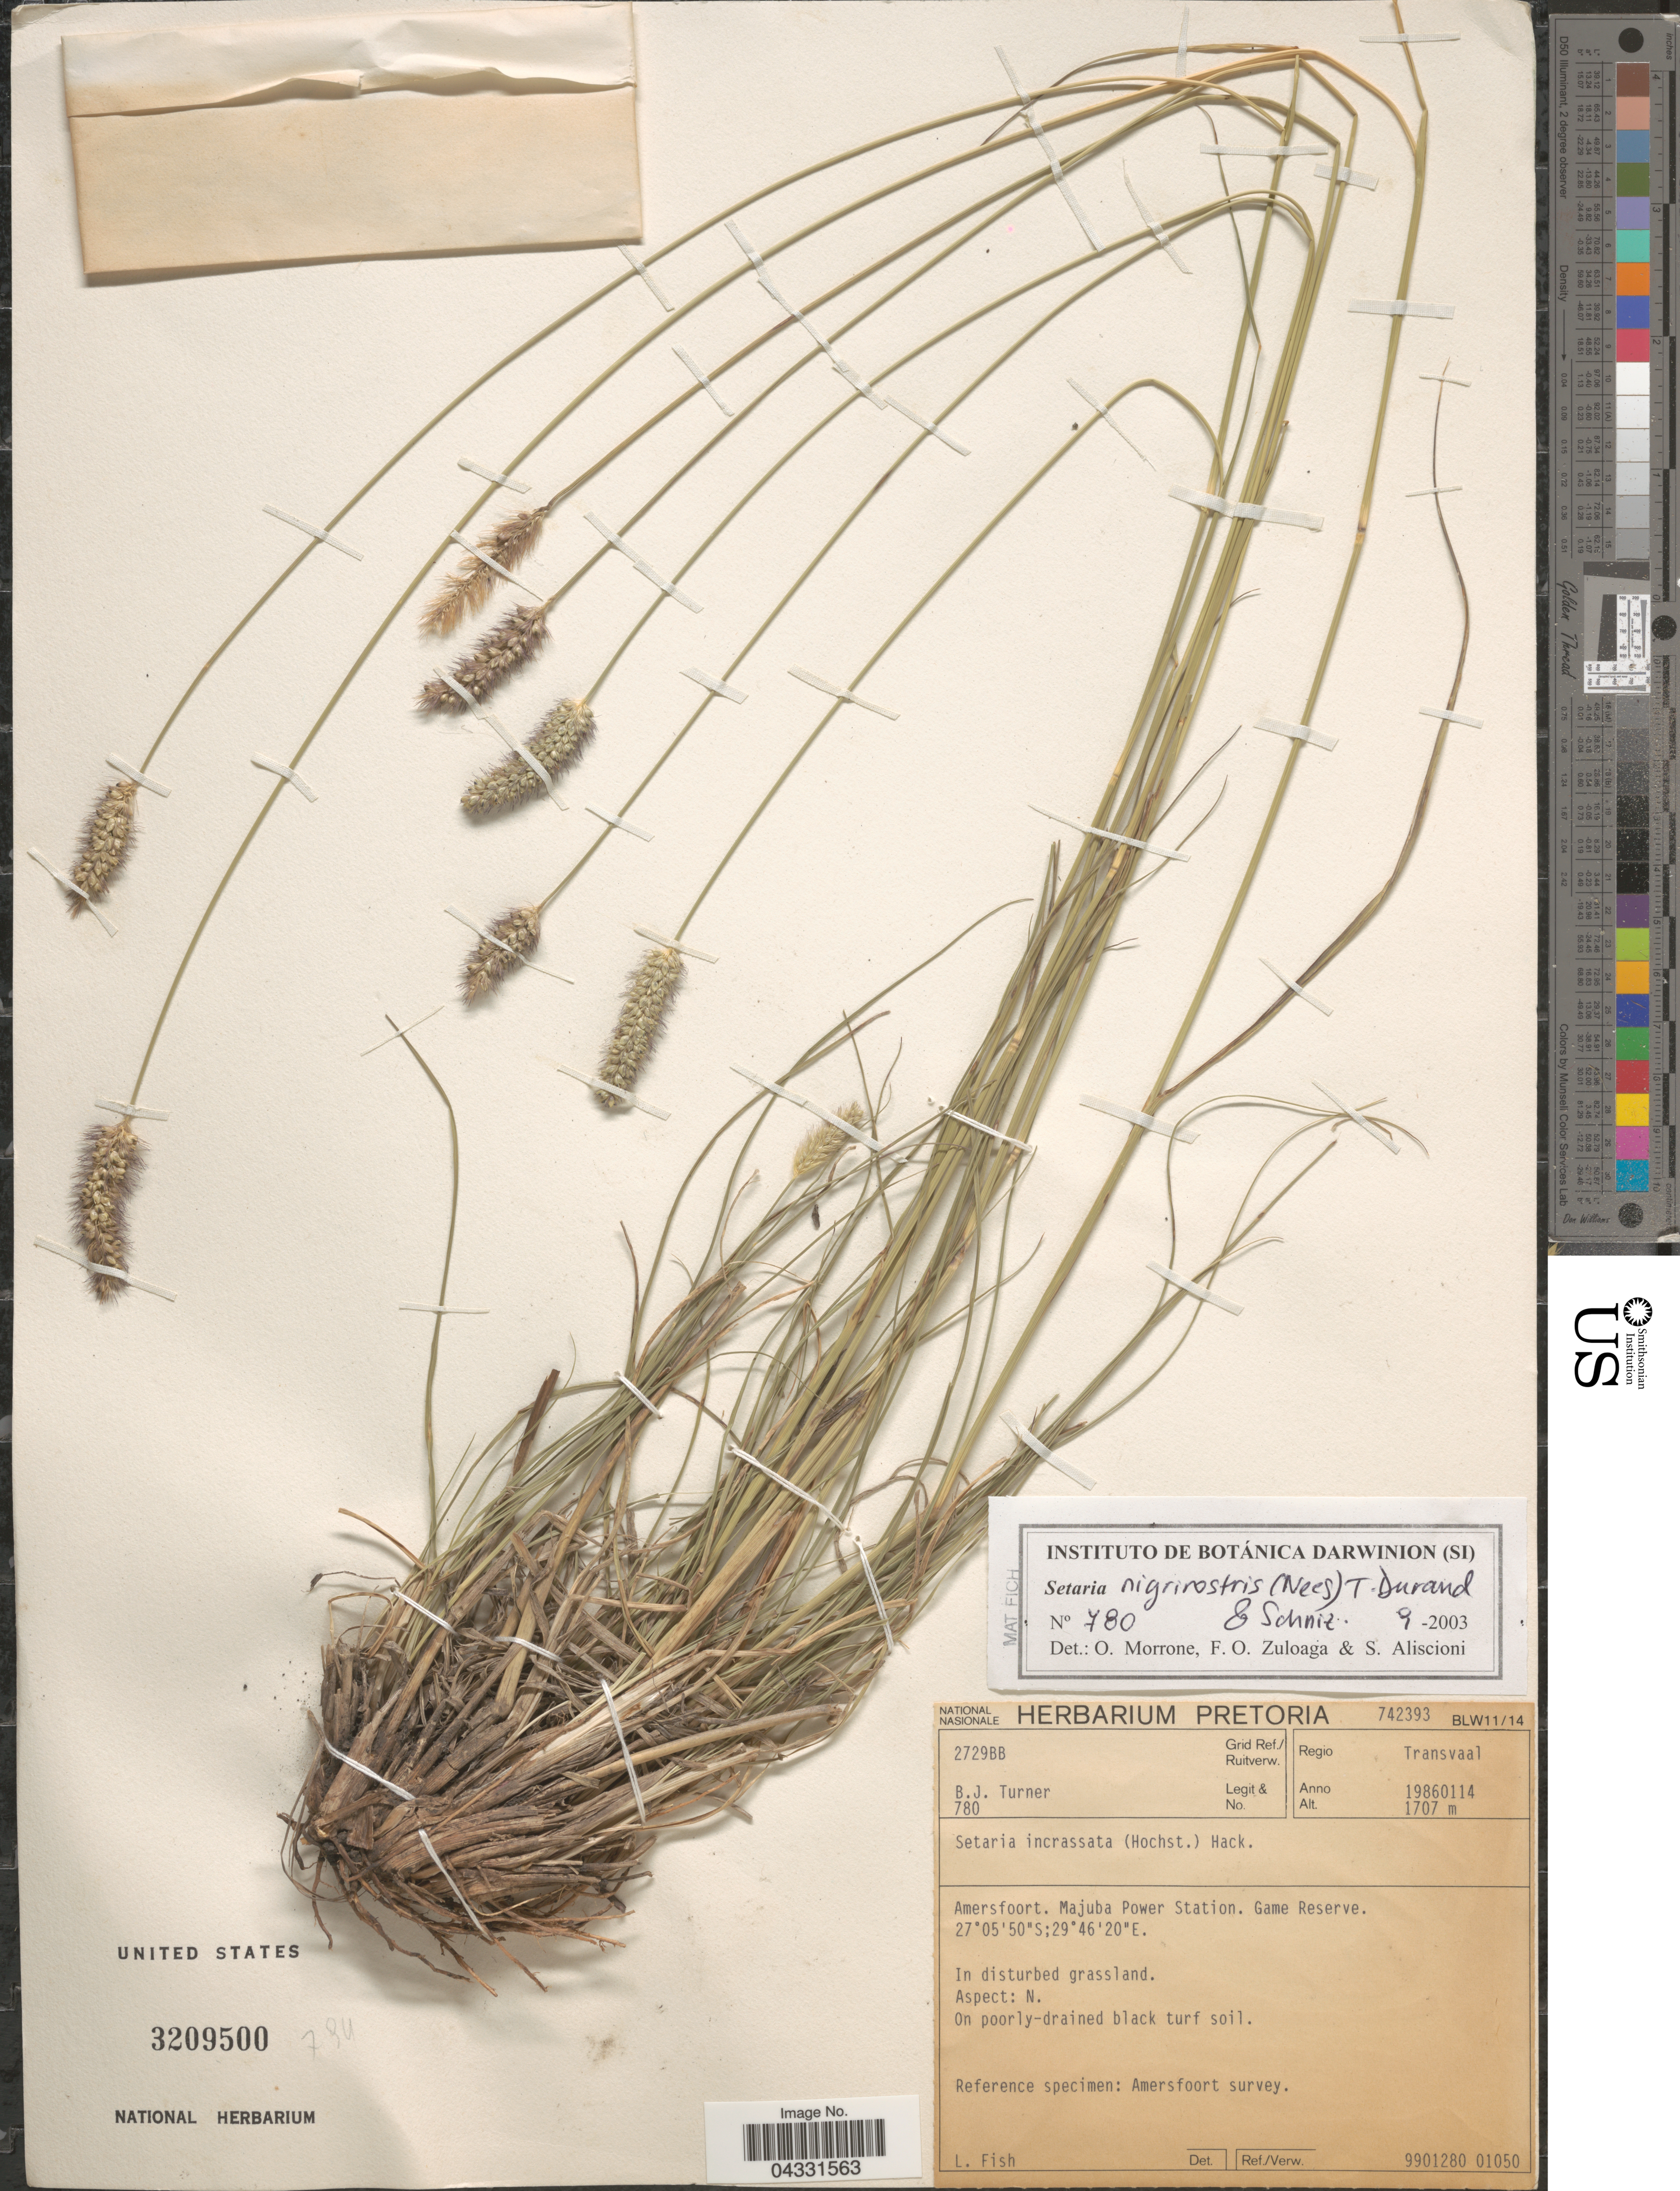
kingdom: Plantae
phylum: Tracheophyta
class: Liliopsida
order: Poales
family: Poaceae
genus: Setaria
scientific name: Setaria nigrirostris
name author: (Nees) Durand & Schinz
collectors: B. J. Turner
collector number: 780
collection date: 1986-01-14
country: South Africa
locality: Grid Ref./Ruitverw. 2729BB. Regio Transvaal. Amersfoort. Majuba Power Station. Game Reserve. In disturbed grassland. Aspect: N. On poorly-drained black turf soil.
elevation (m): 1707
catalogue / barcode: US 3209500